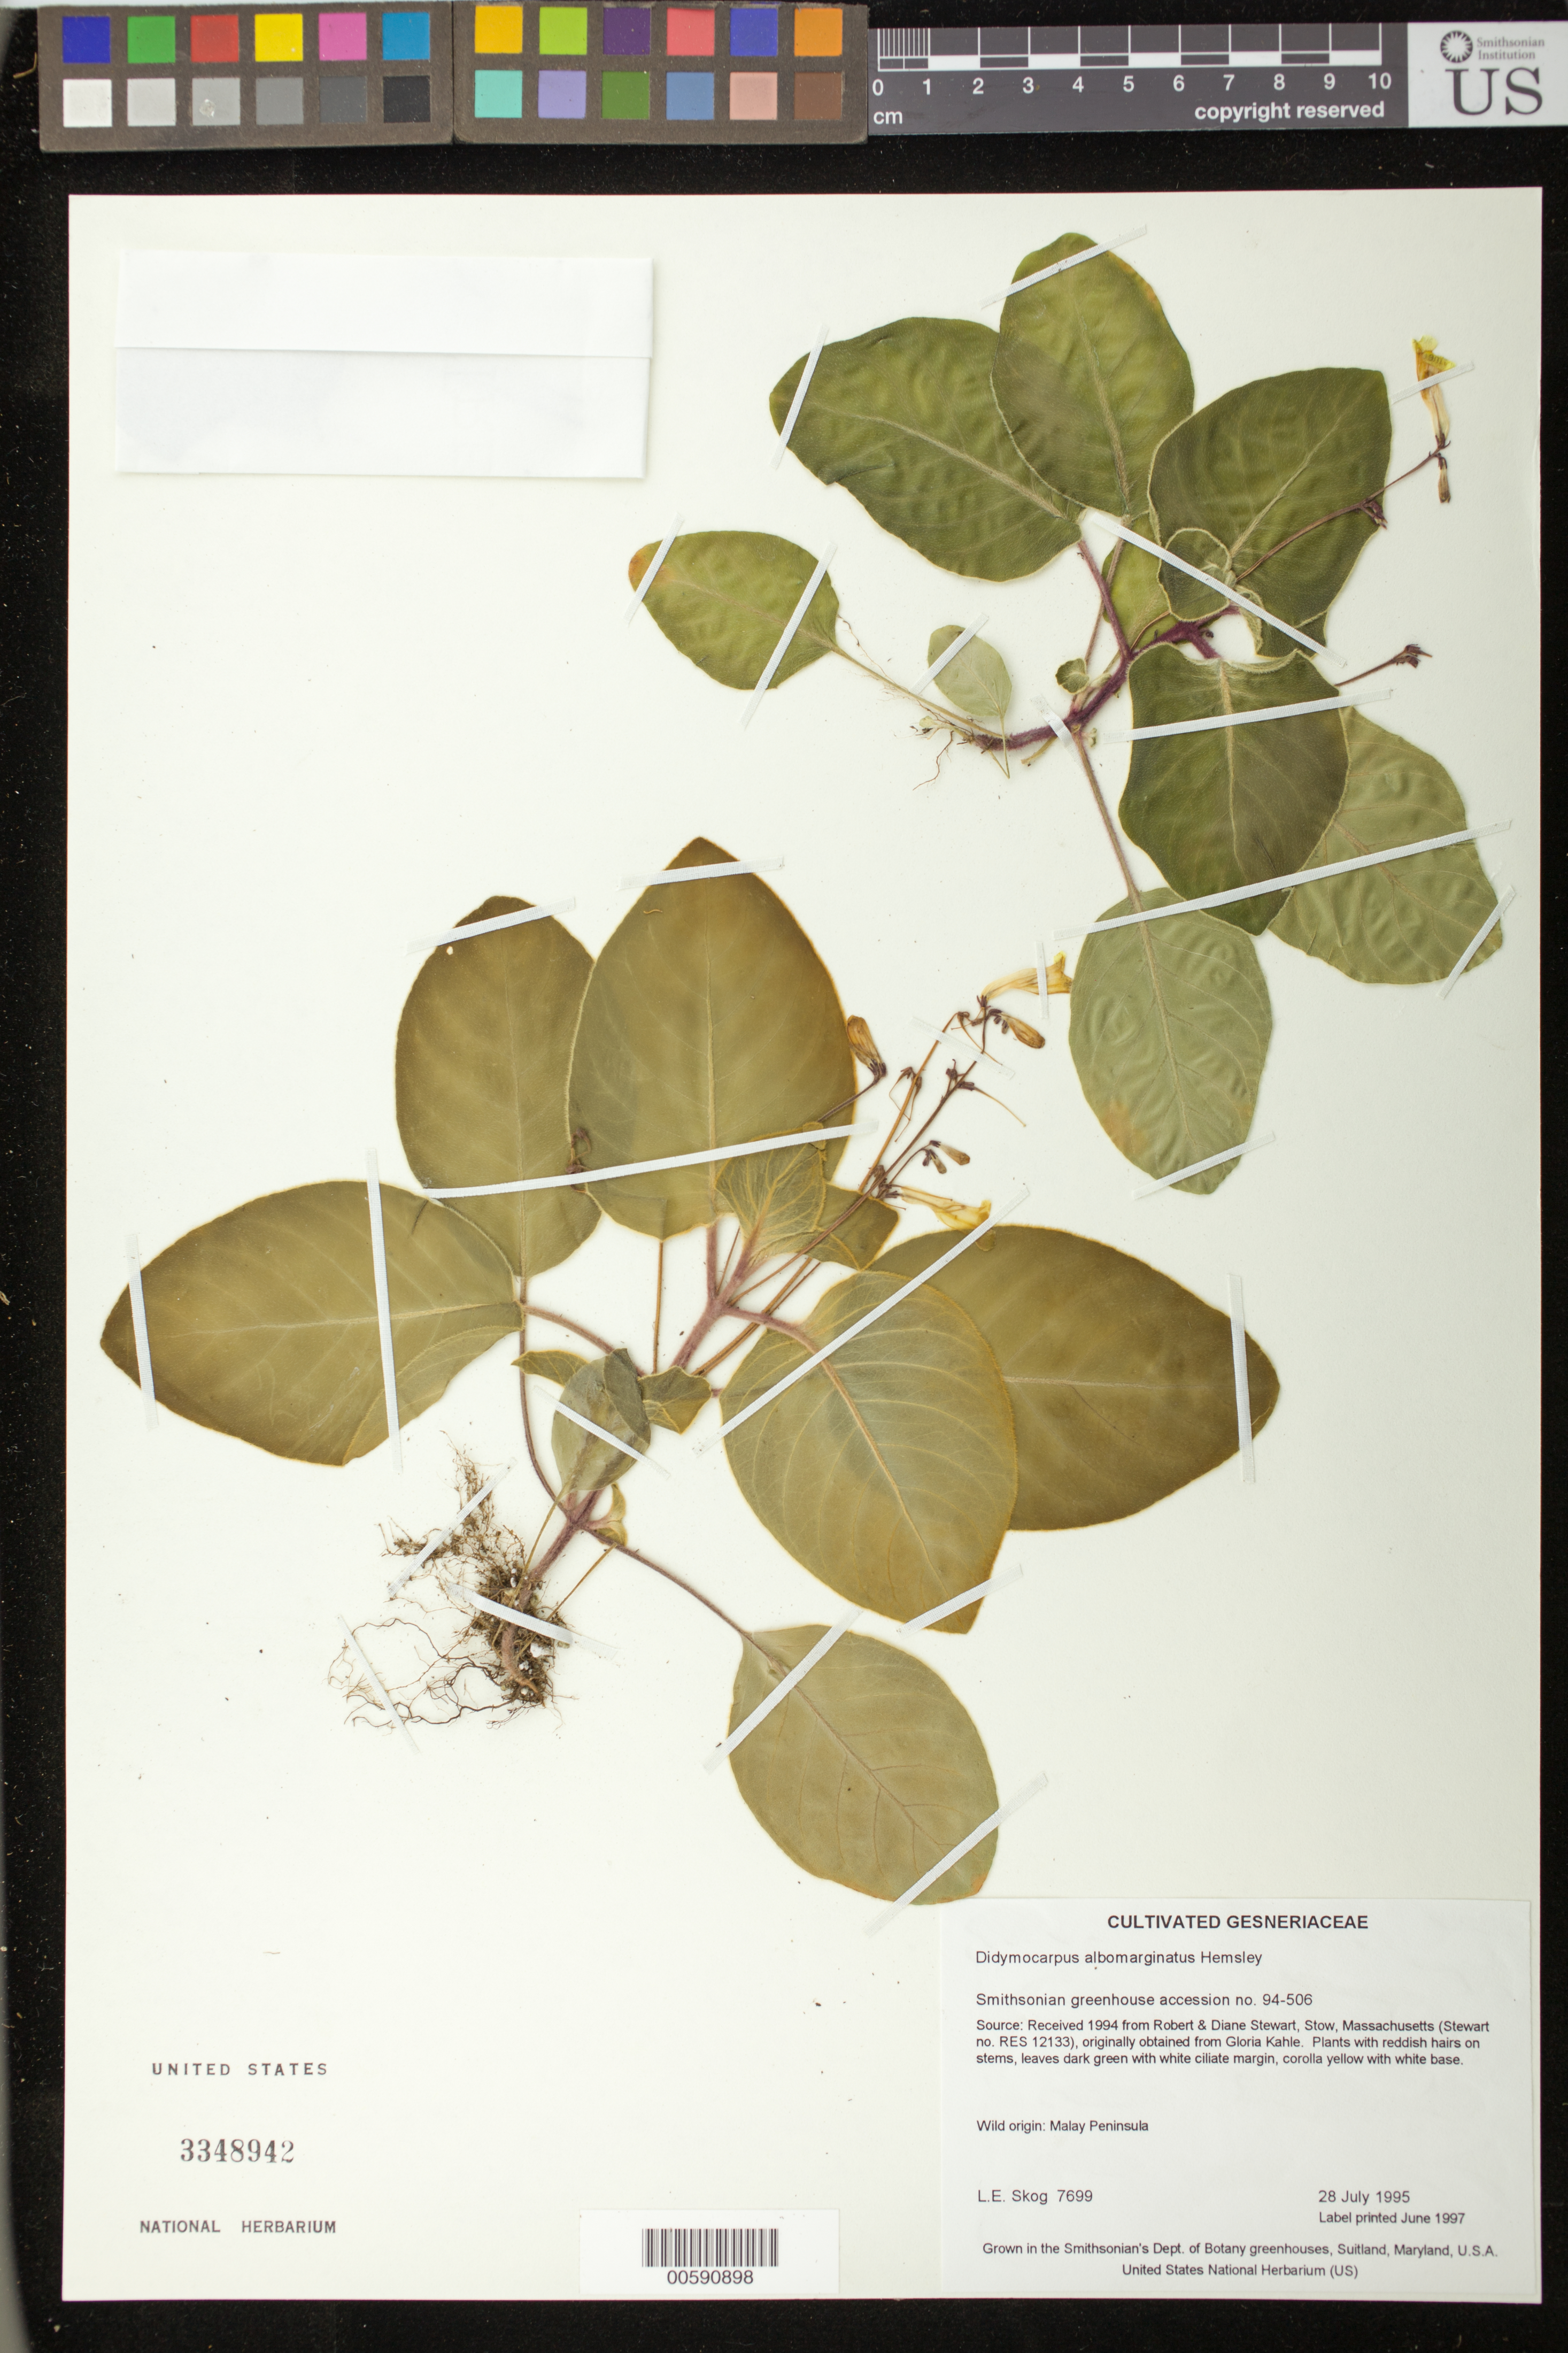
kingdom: Plantae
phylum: Tracheophyta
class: Magnoliopsida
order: Lamiales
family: Gesneriaceae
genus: Didymocarpus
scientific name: Didymocarpus albomarginatus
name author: Hemsl.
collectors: L. E. Skog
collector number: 7699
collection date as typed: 28 Jul 1995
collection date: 1995-07-28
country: Malaysia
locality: Grown in the Smithsonian's Dept. of Botany greenhouses, Suitland, Maryland, U.S.A.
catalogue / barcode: US 3348942